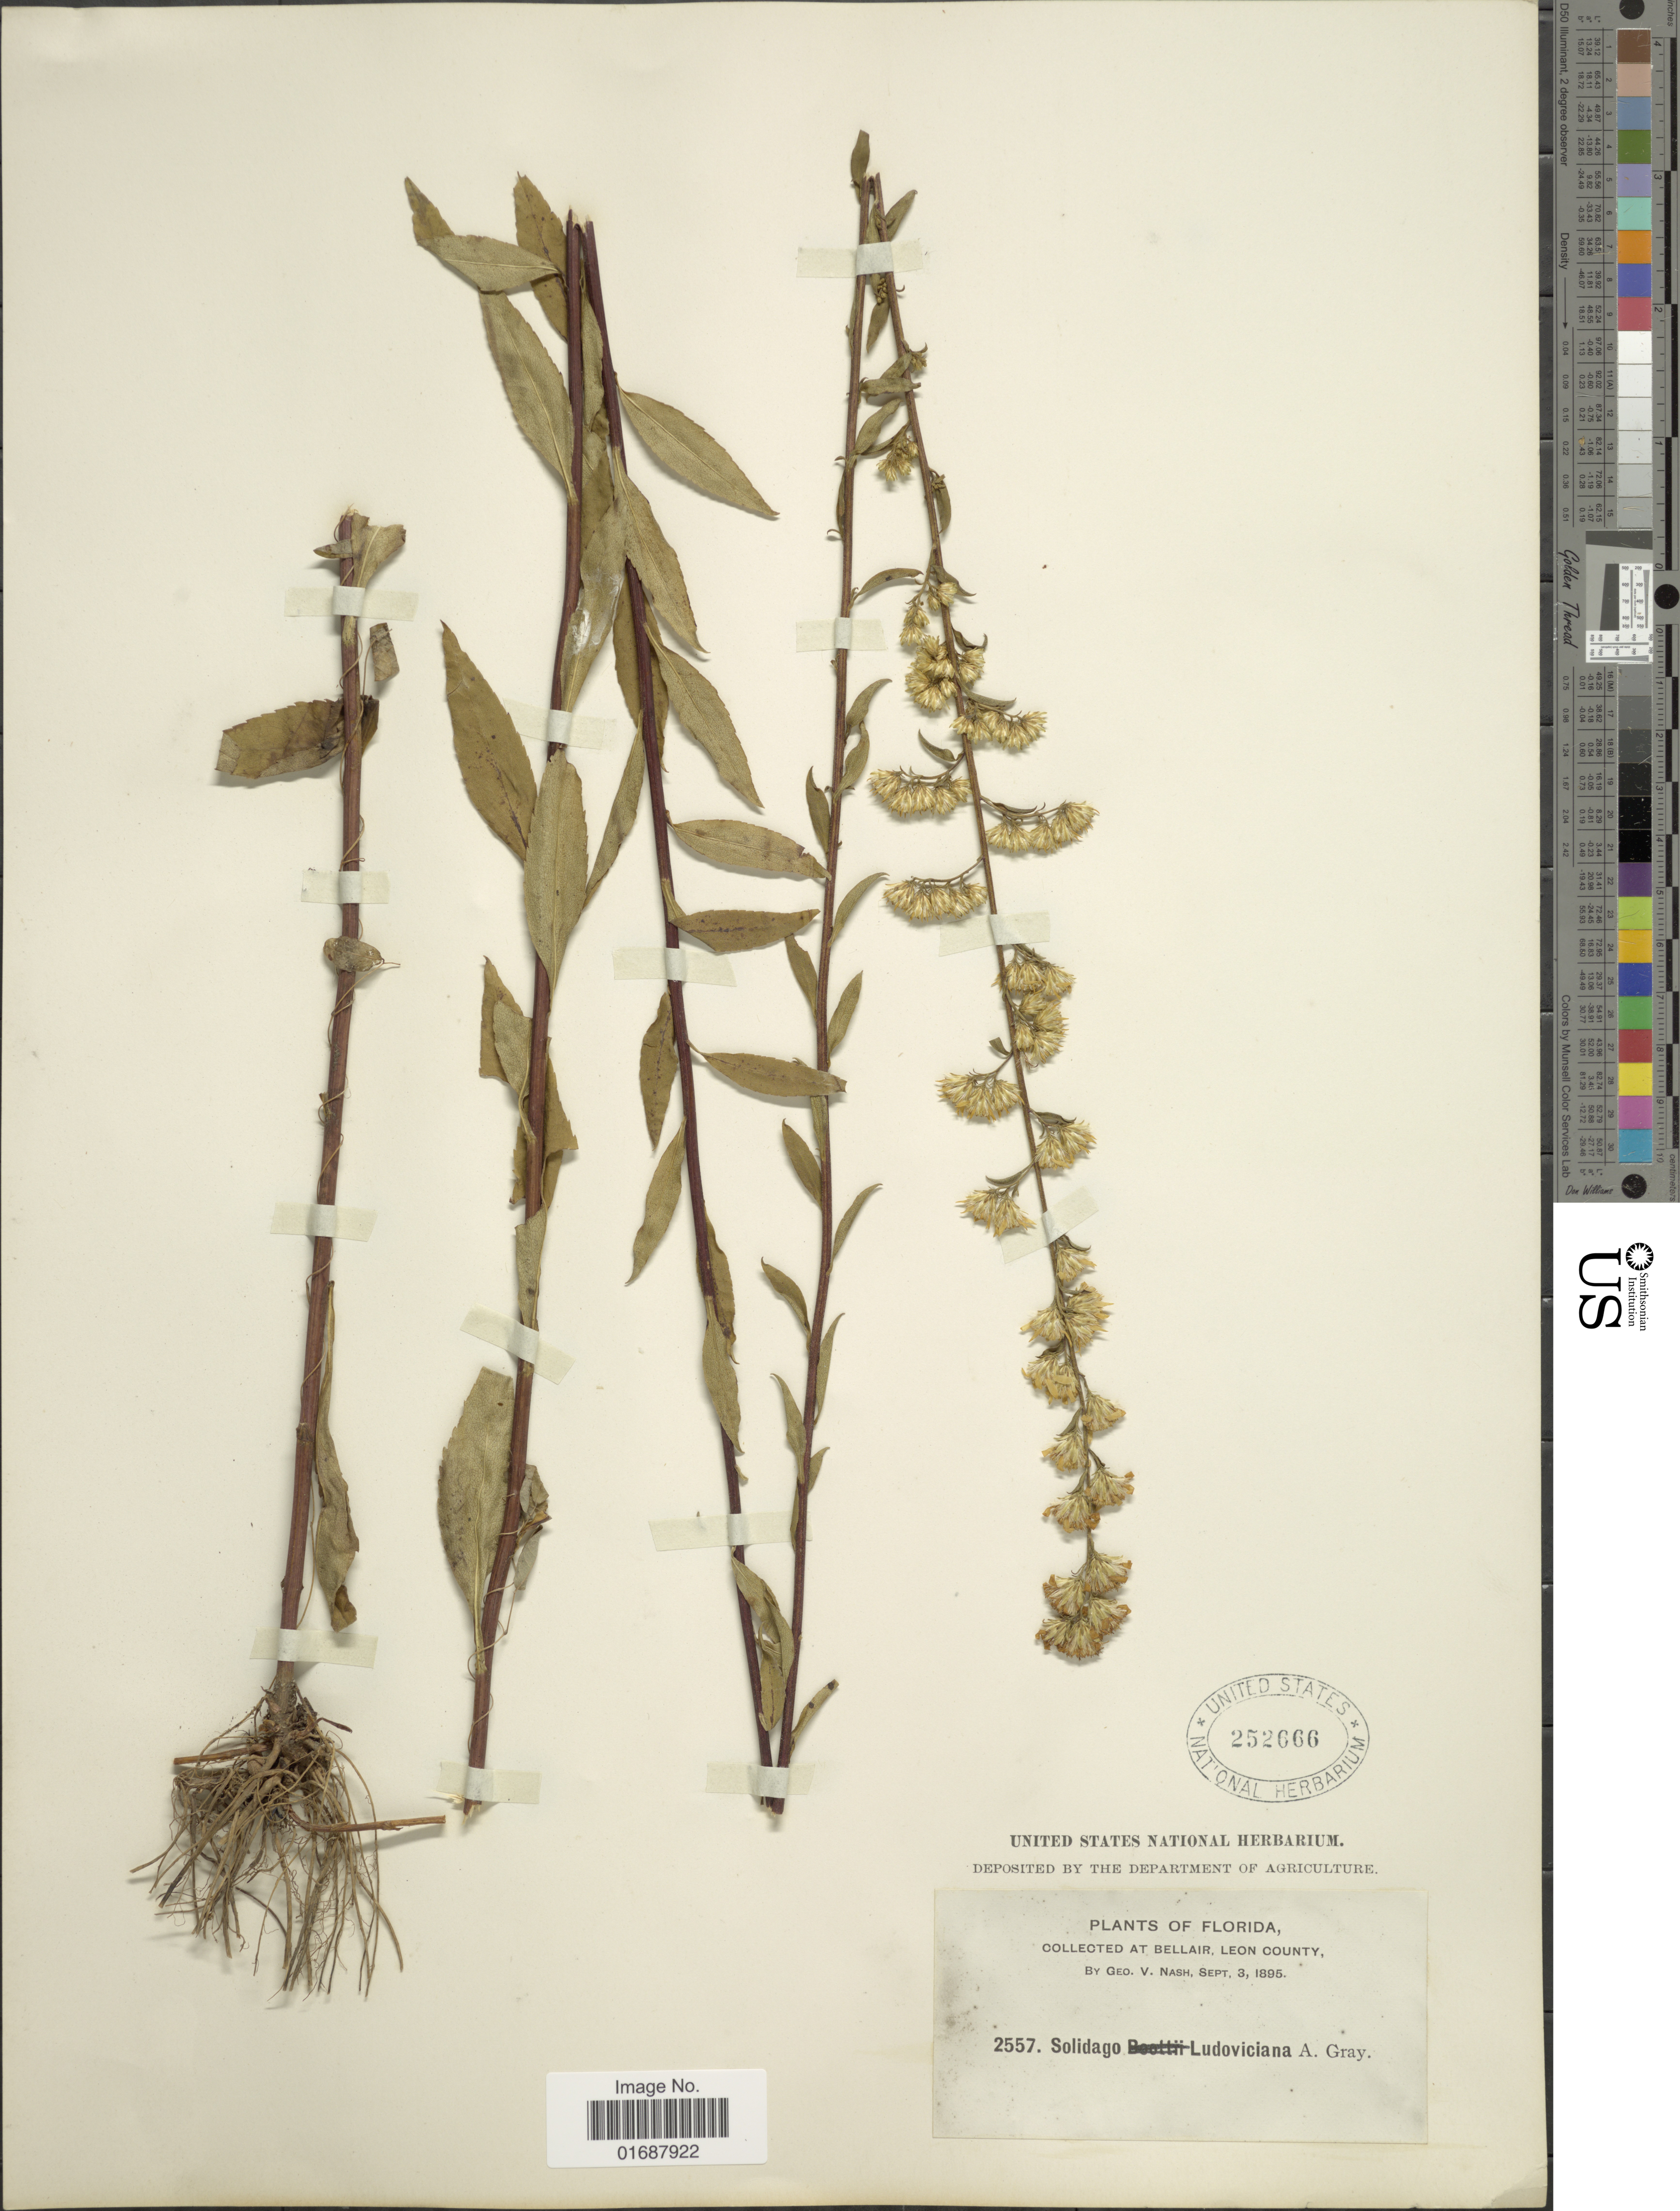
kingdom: Plantae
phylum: Tracheophyta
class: Magnoliopsida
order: Asterales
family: Asteraceae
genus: Solidago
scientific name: Solidago ludoviciana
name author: (A. Gray) Small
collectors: G. V. Nash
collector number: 2557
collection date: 1895-09-03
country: United States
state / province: Florida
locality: Bellair, Leon County.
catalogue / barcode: US 252666